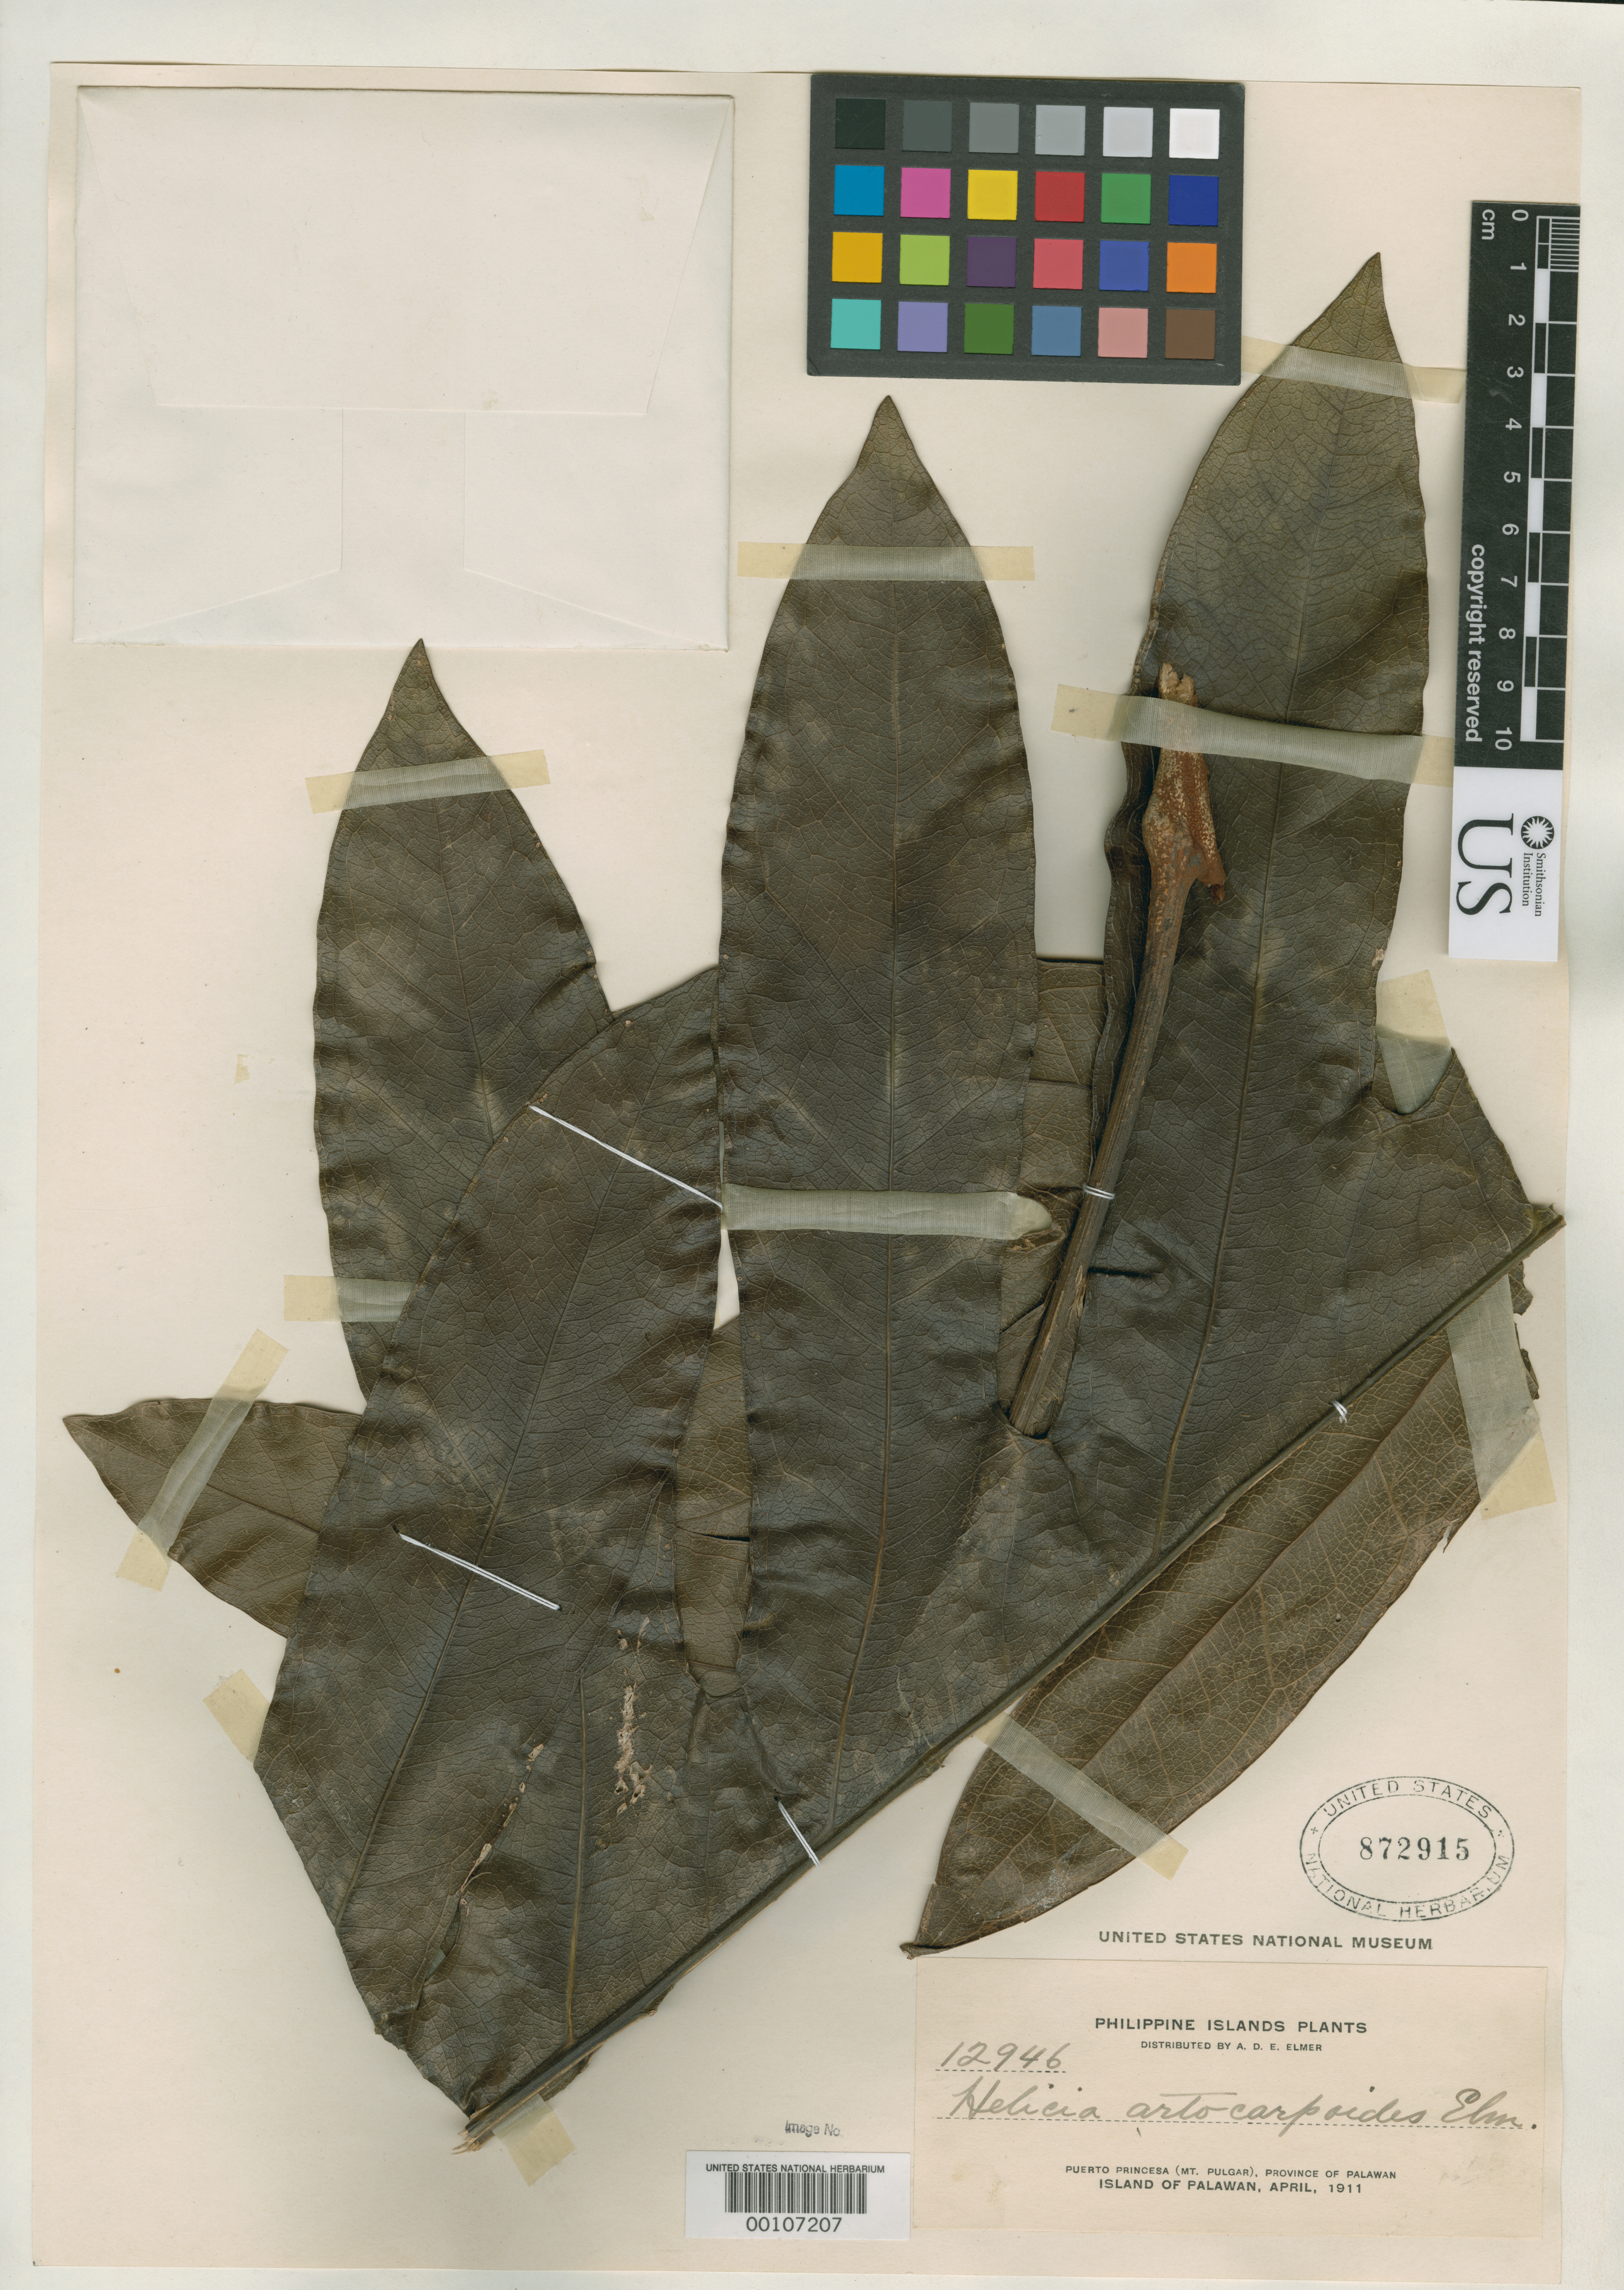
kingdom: Plantae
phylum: Tracheophyta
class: Magnoliopsida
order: Proteales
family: Proteaceae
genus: Helicia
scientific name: Helicia artocarpoides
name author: Elmer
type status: Isotype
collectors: A. D. E. Elmer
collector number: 12946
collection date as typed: Apr 1911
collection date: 1911-04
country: Philippines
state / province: Mimaropa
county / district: Palawan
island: Palawan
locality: Puerto Princesca, Mt. Pulgar.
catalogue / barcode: US 872915